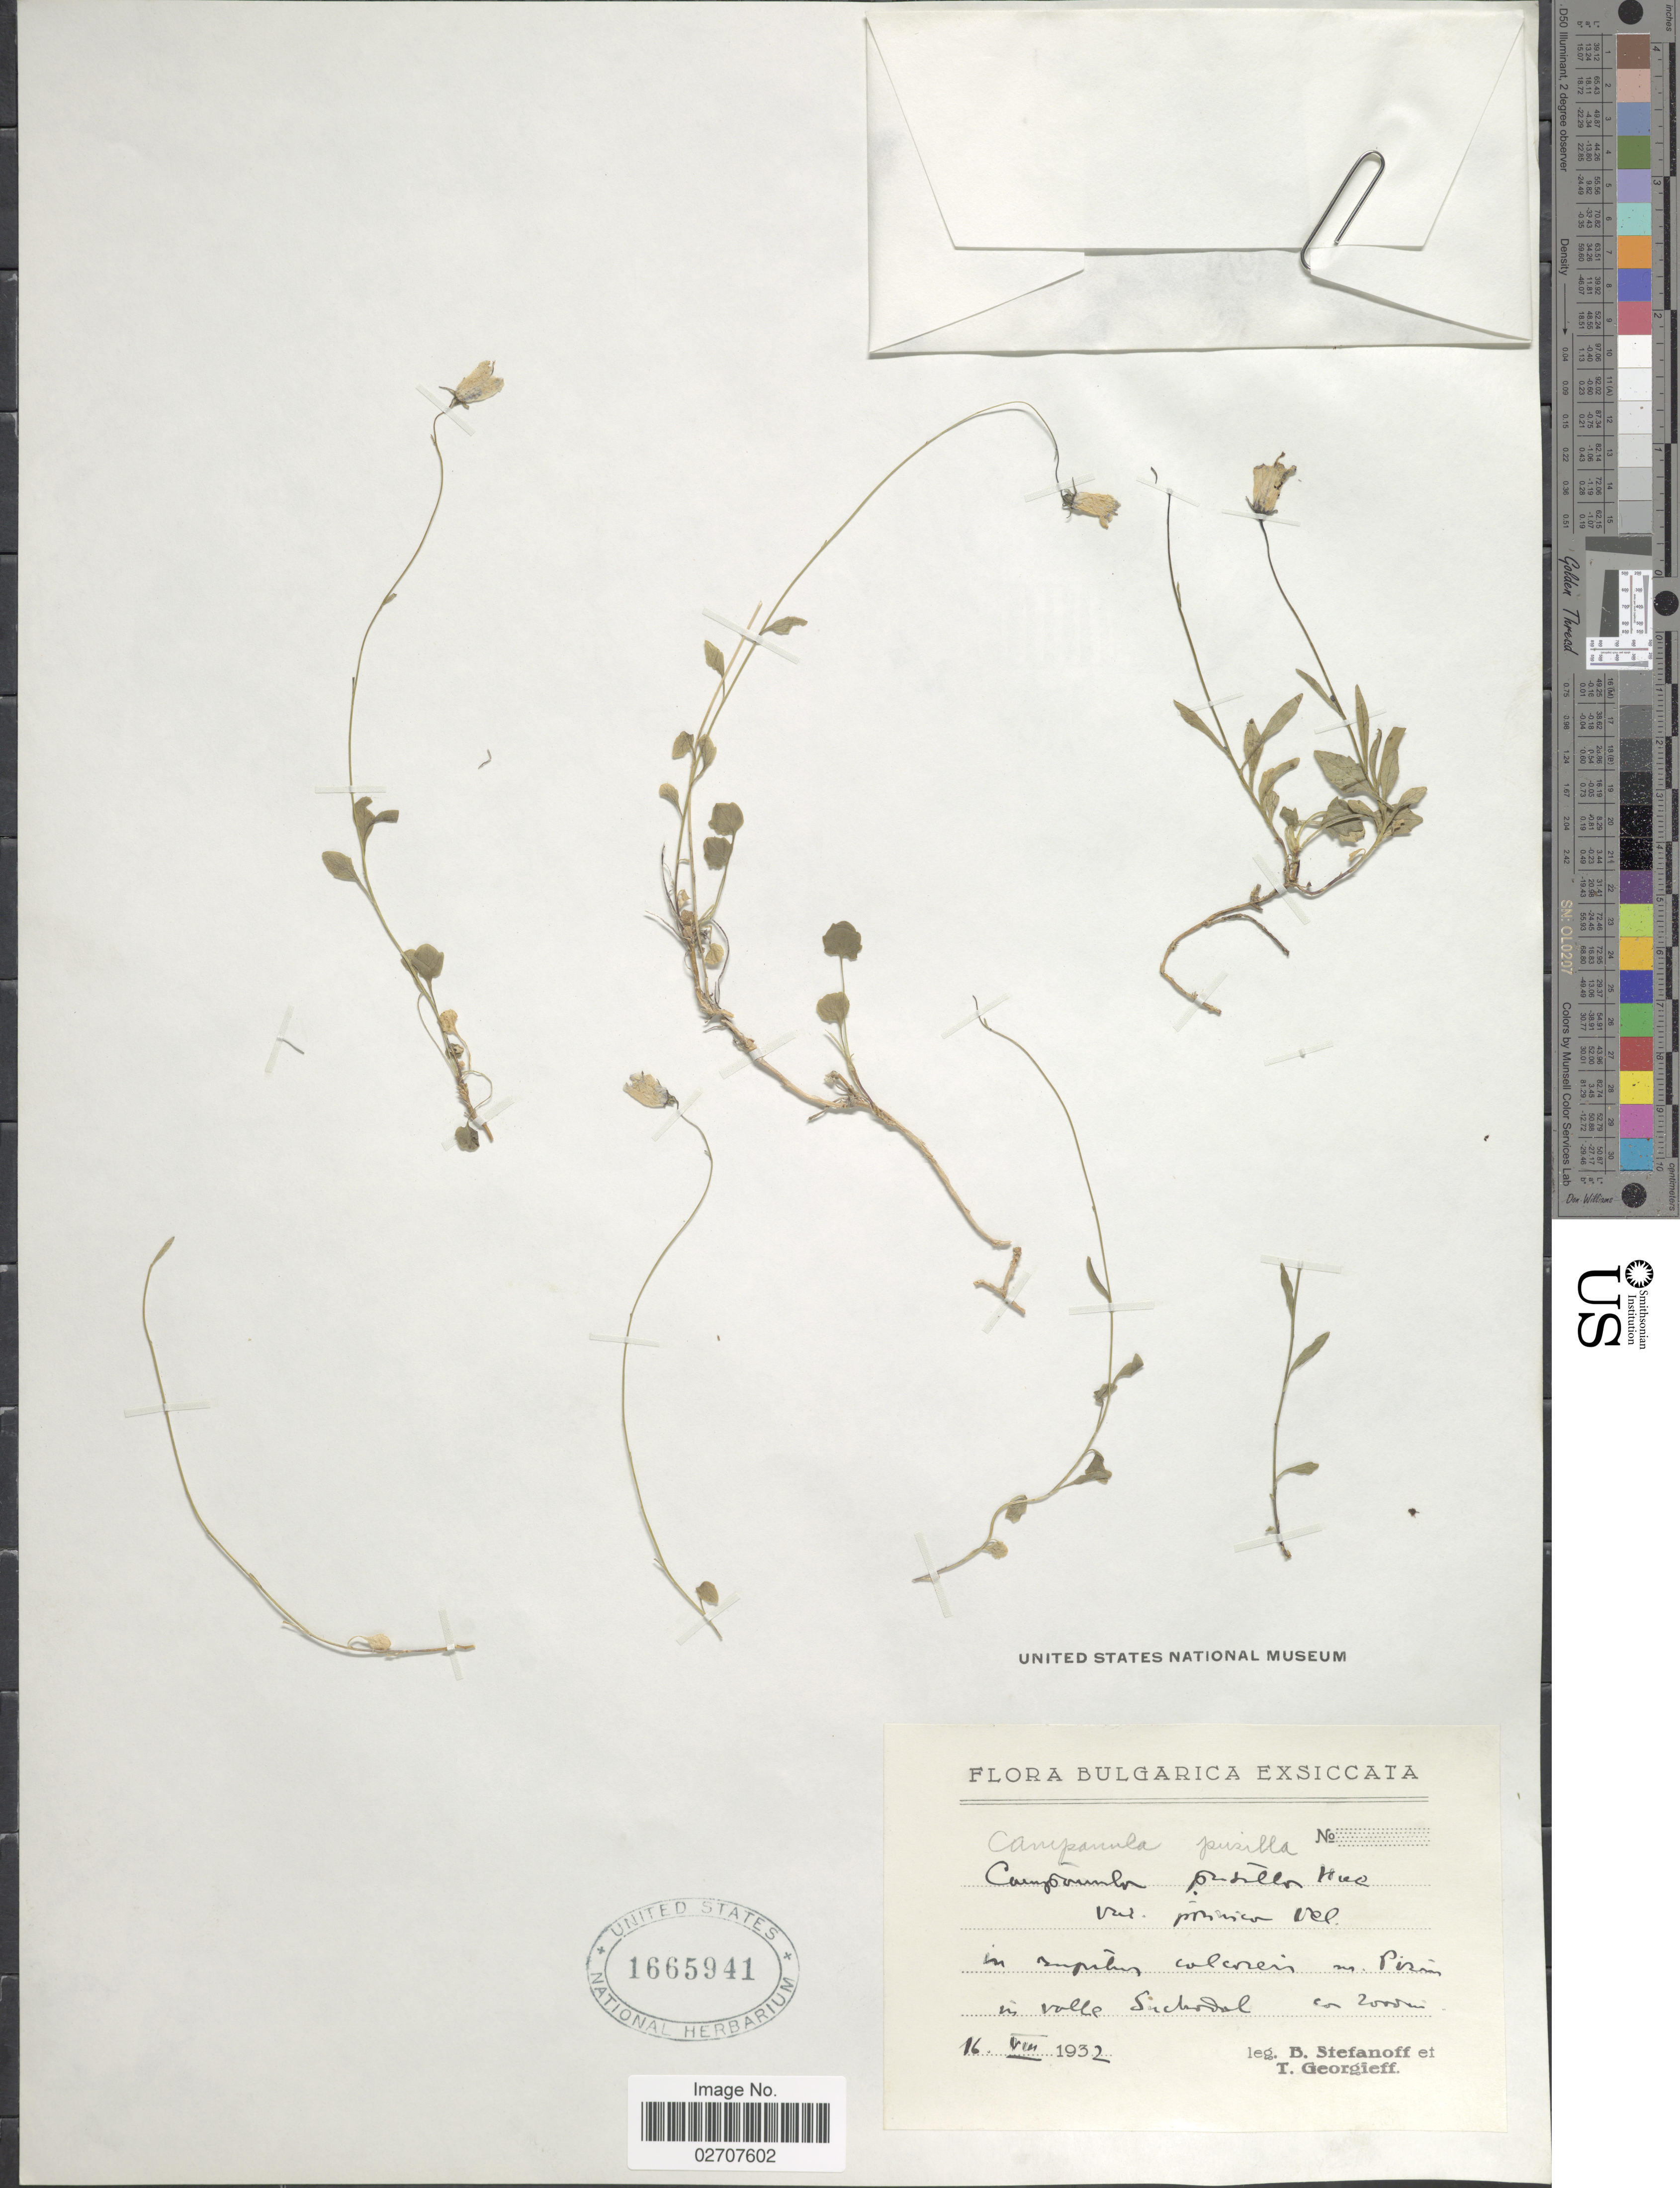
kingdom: Plantae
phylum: Tracheophyta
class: Magnoliopsida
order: Asterales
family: Campanulaceae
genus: Campanula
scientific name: Campanula cochleariifolia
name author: Lam.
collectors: B. Stefanoff & T. Georgieff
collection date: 1932-08-16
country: Bulgaria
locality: In rupibus calcareis m. Pirin in valle Suchodol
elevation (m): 2000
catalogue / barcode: US 1665941